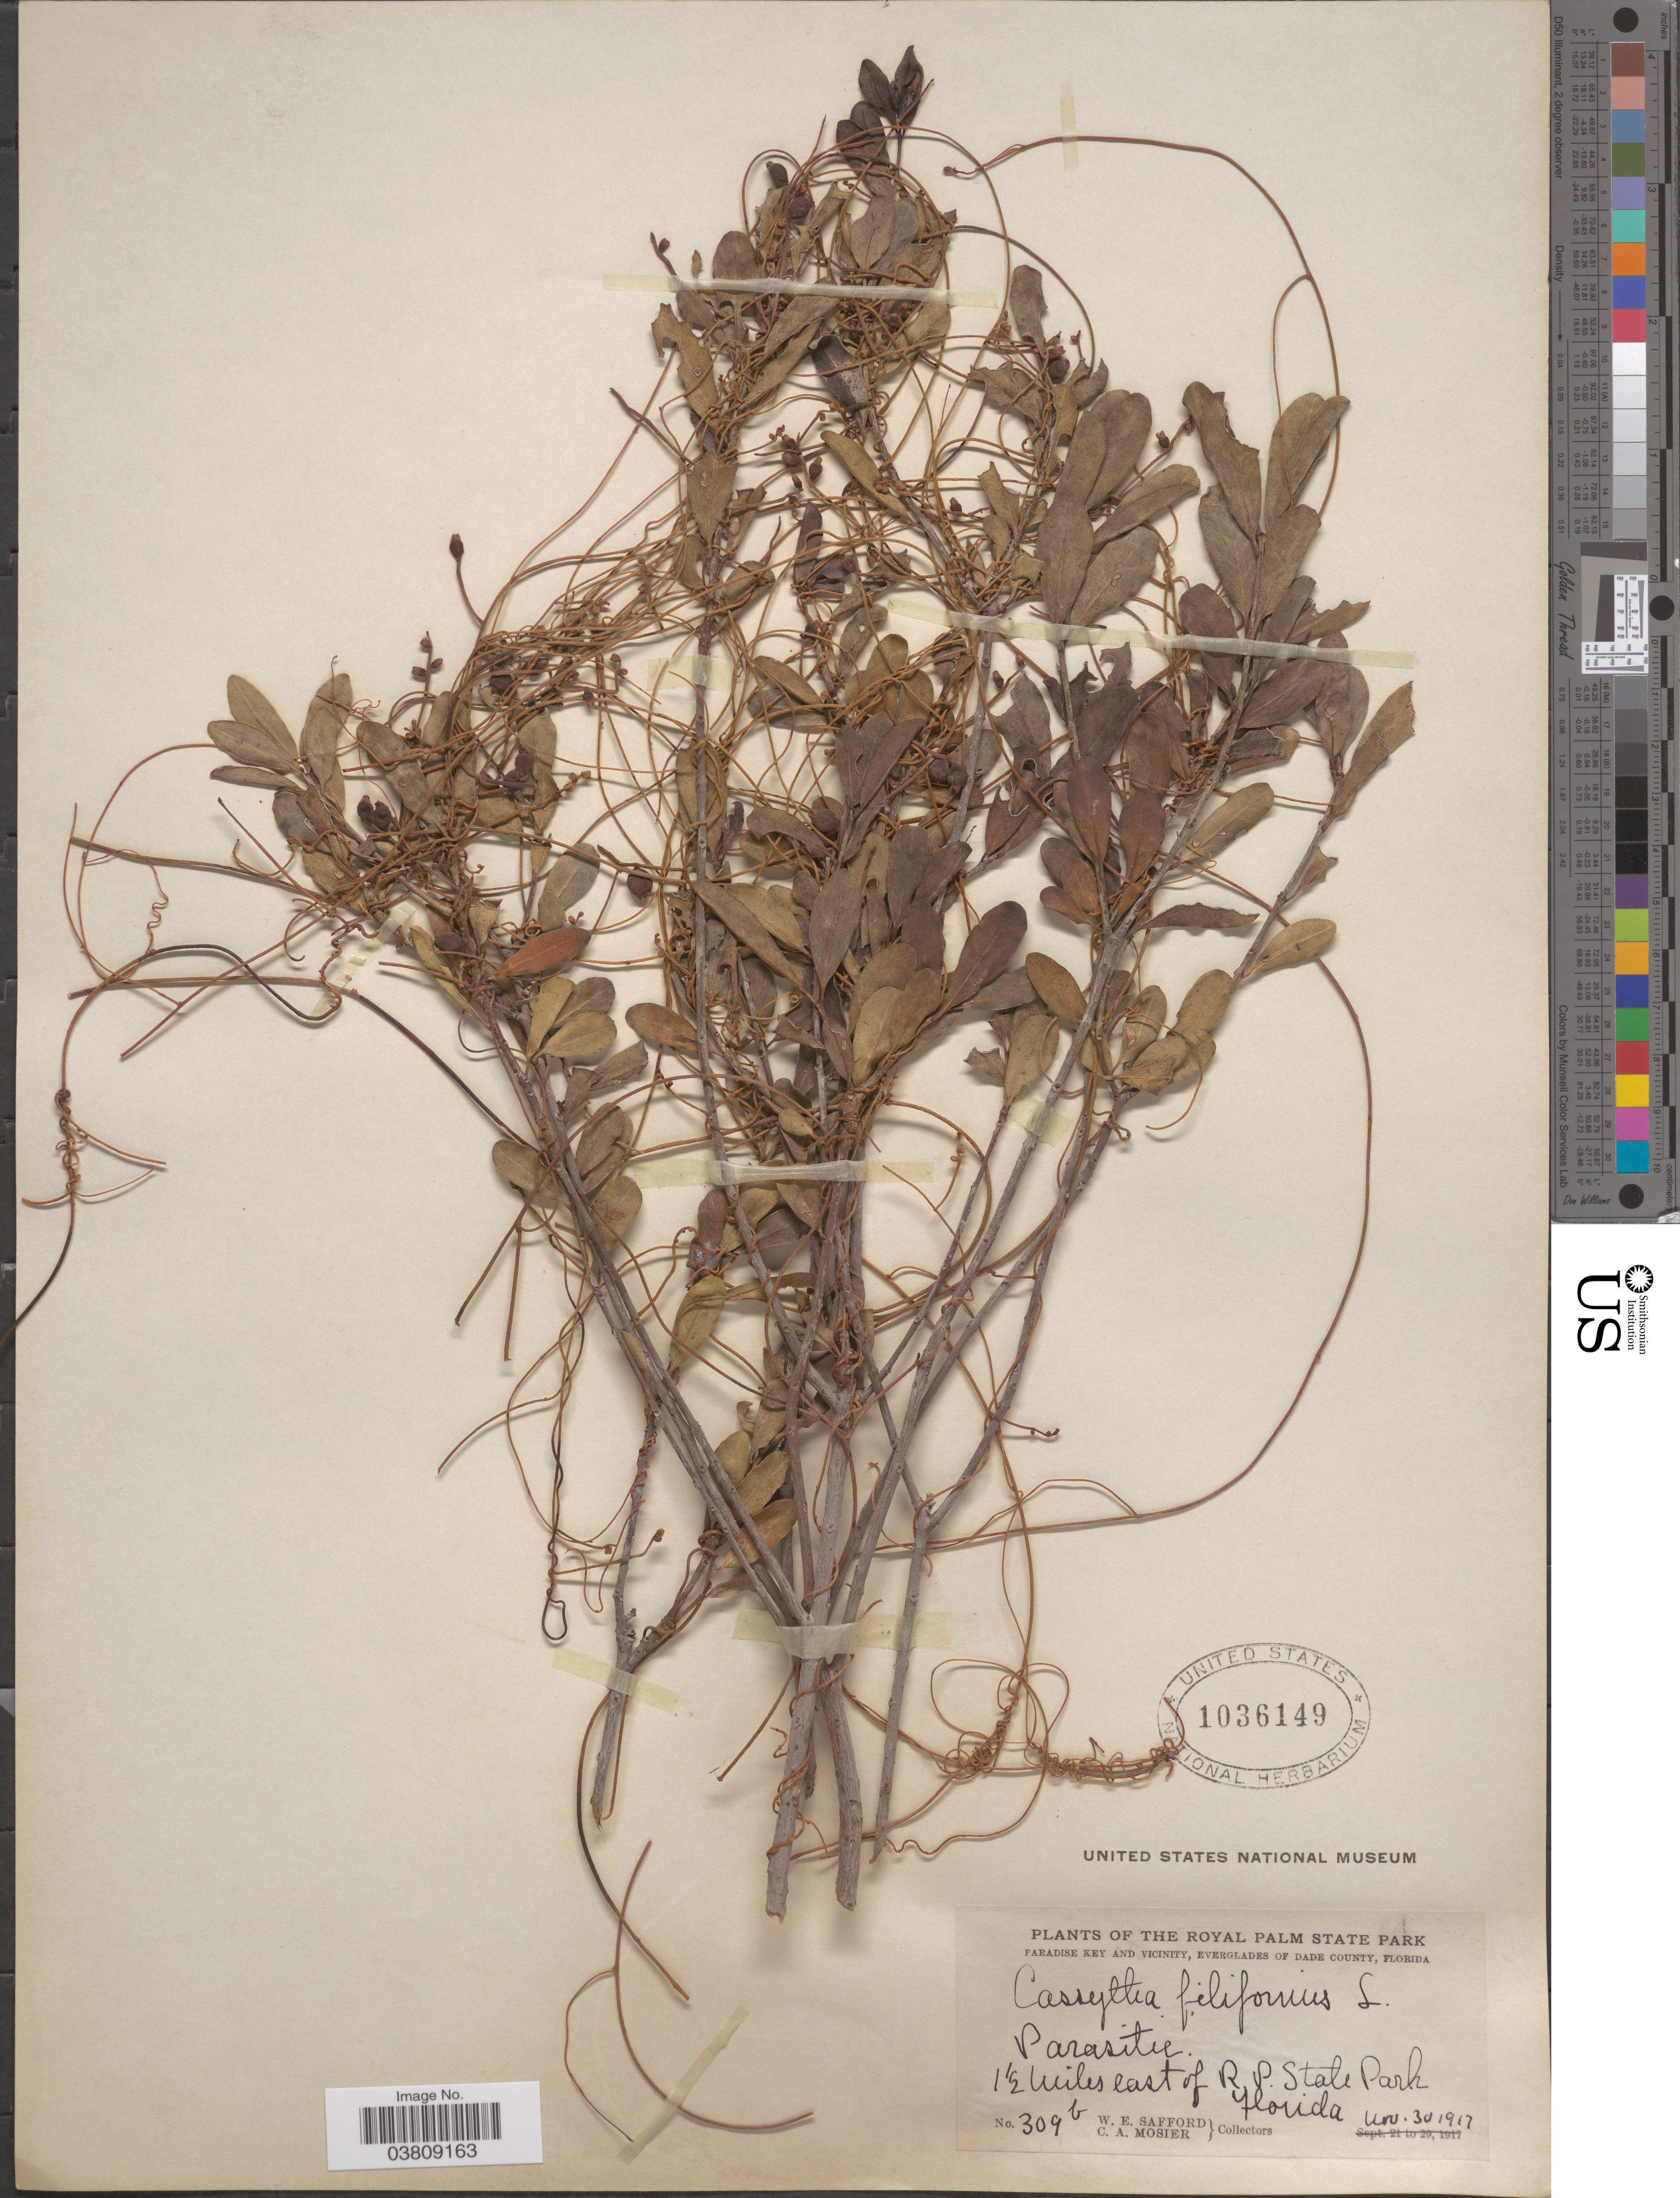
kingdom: Plantae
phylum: Tracheophyta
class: Magnoliopsida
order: Laurales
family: Lauraceae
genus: Cassytha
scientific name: Cassytha filiformis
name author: L.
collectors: W. E. Safford & C. A. Mosier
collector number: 309b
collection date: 1917-11-30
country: United States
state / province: Florida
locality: Royal Palm State Park. Paradise Key and Vicinity, Everglades of Dade County. 1½ miles east of R.P. State Park.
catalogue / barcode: US 1036149